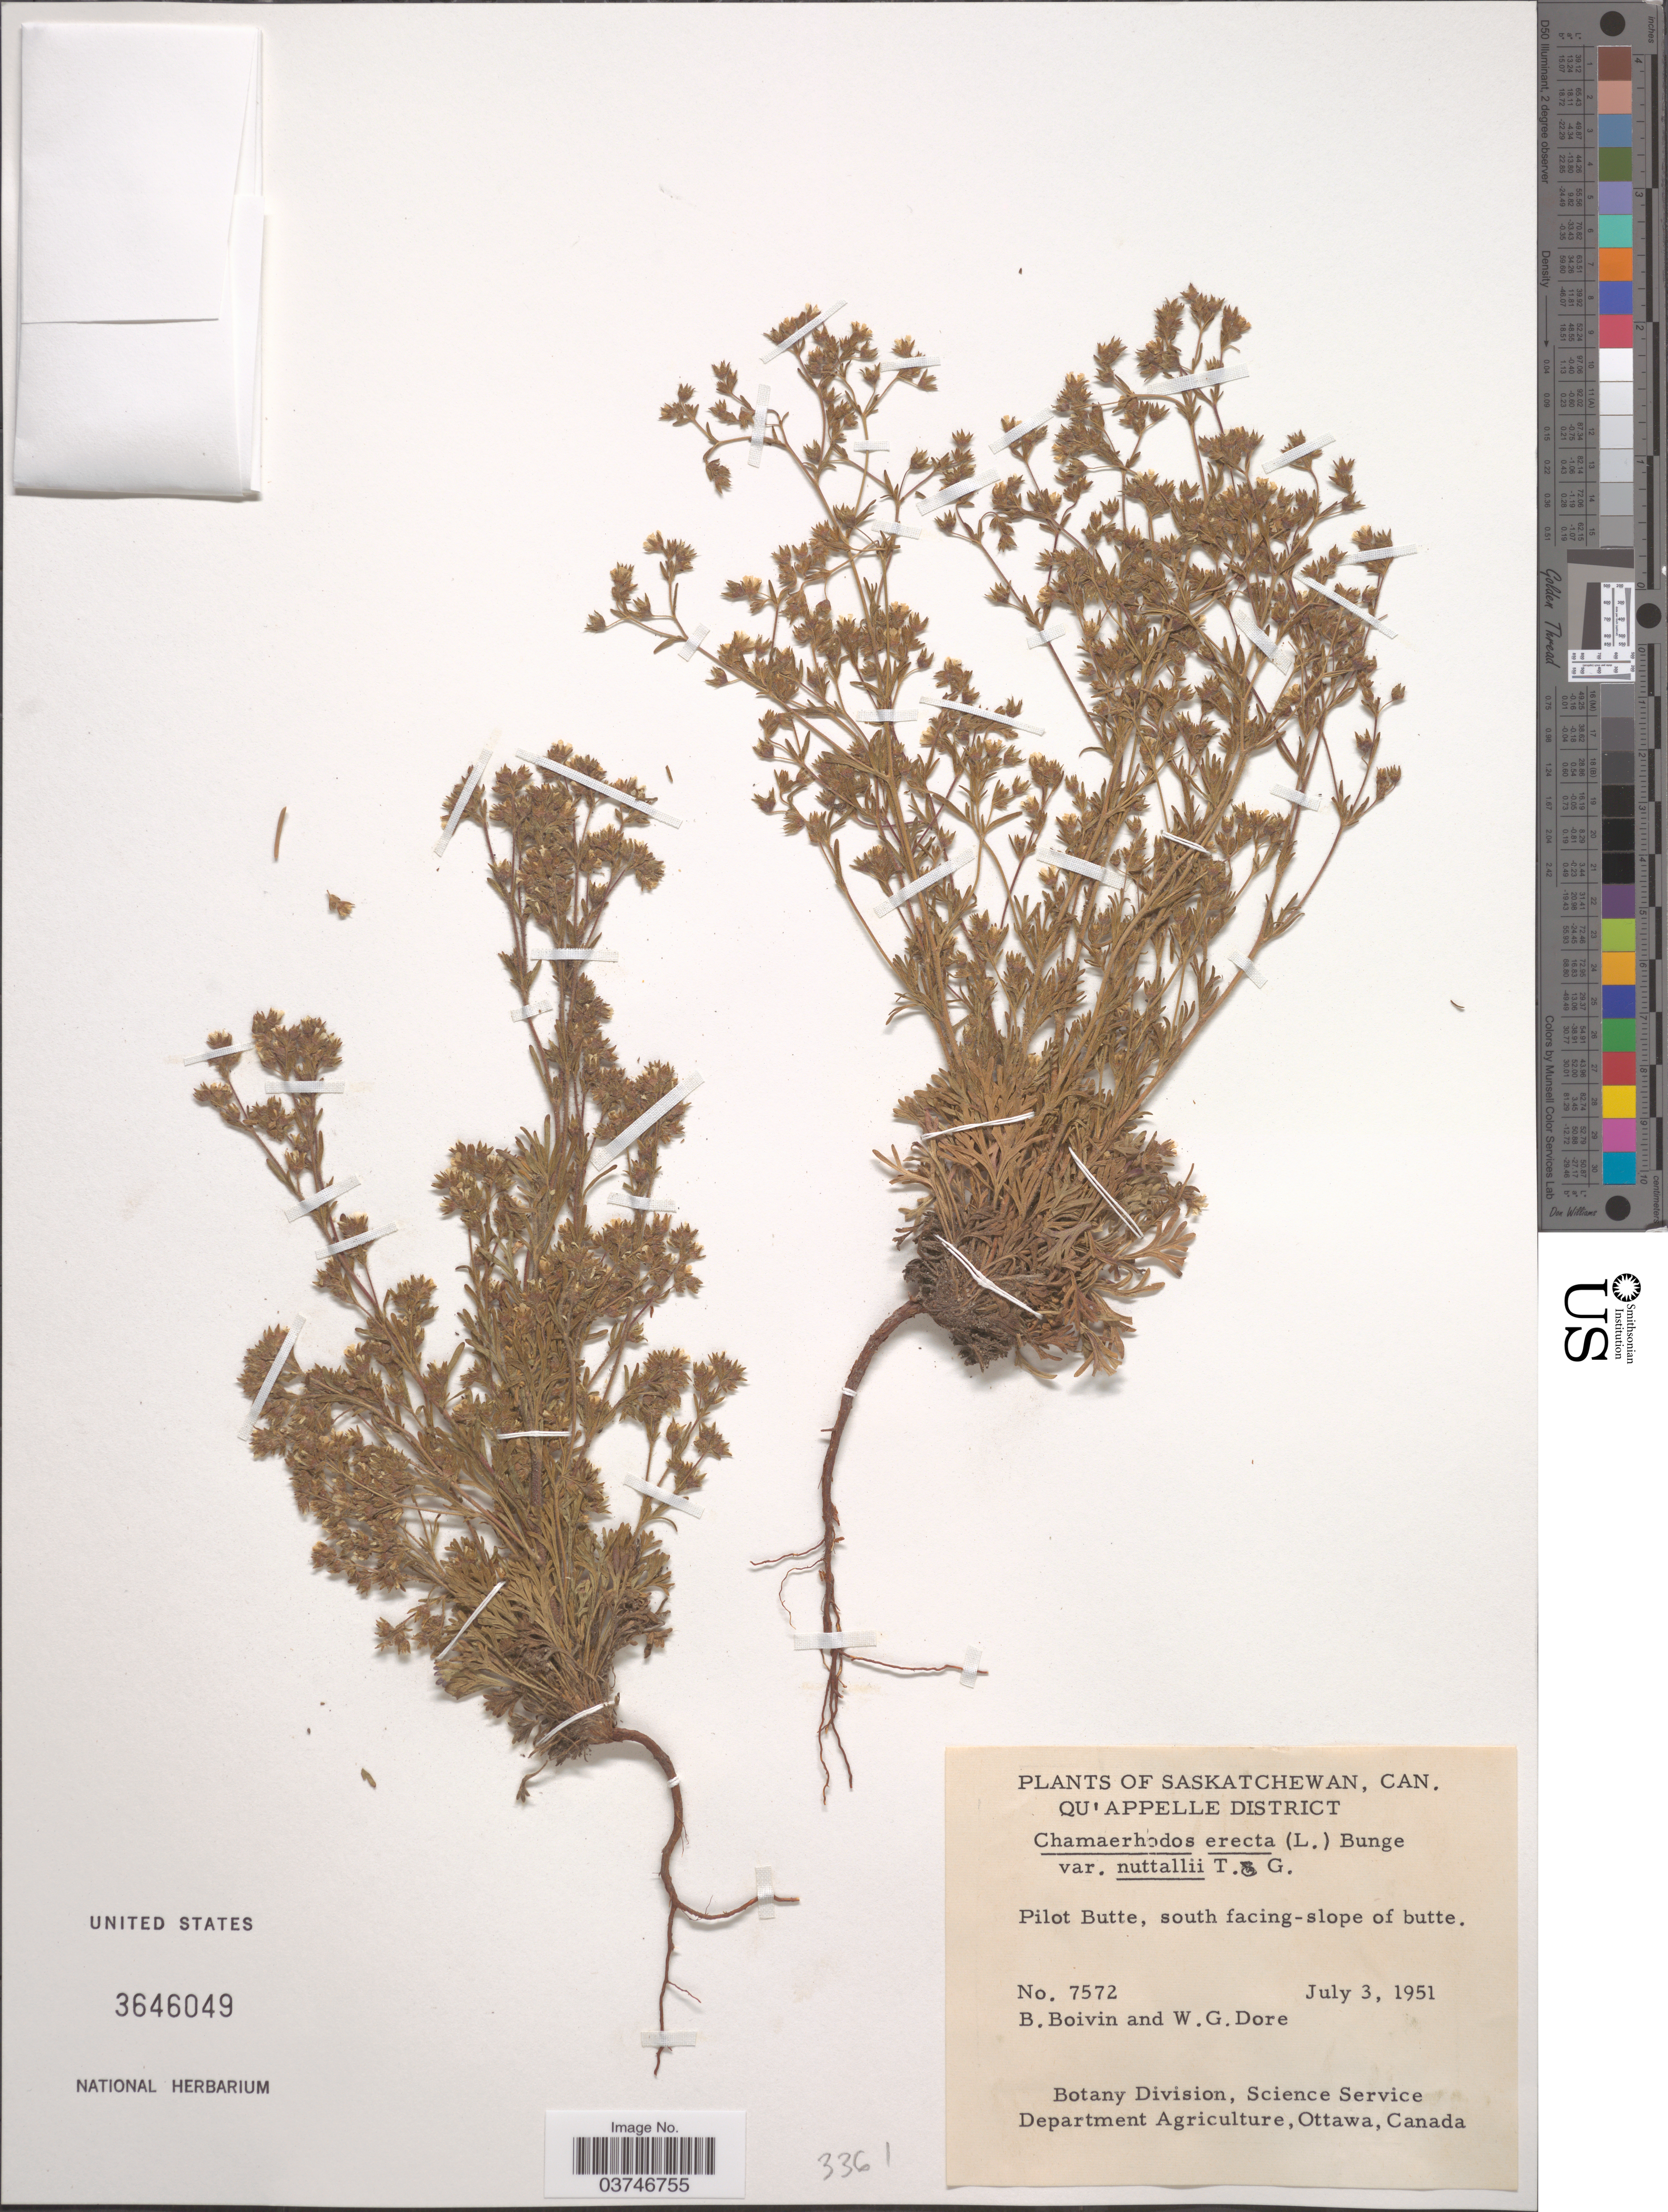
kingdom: Plantae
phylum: Tracheophyta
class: Magnoliopsida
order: Rosales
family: Rosaceae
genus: Chamaerhodos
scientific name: Chamaerhodos erecta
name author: (L.) Bunge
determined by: U.S. National Herbarium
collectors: J. R. B. Boivin & W. Dore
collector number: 7572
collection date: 1951-07-03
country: Canada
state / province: Saskatchewan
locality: Qu' Appelle District. Pilot Butte, south facing-slope of butte.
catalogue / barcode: US 3646049